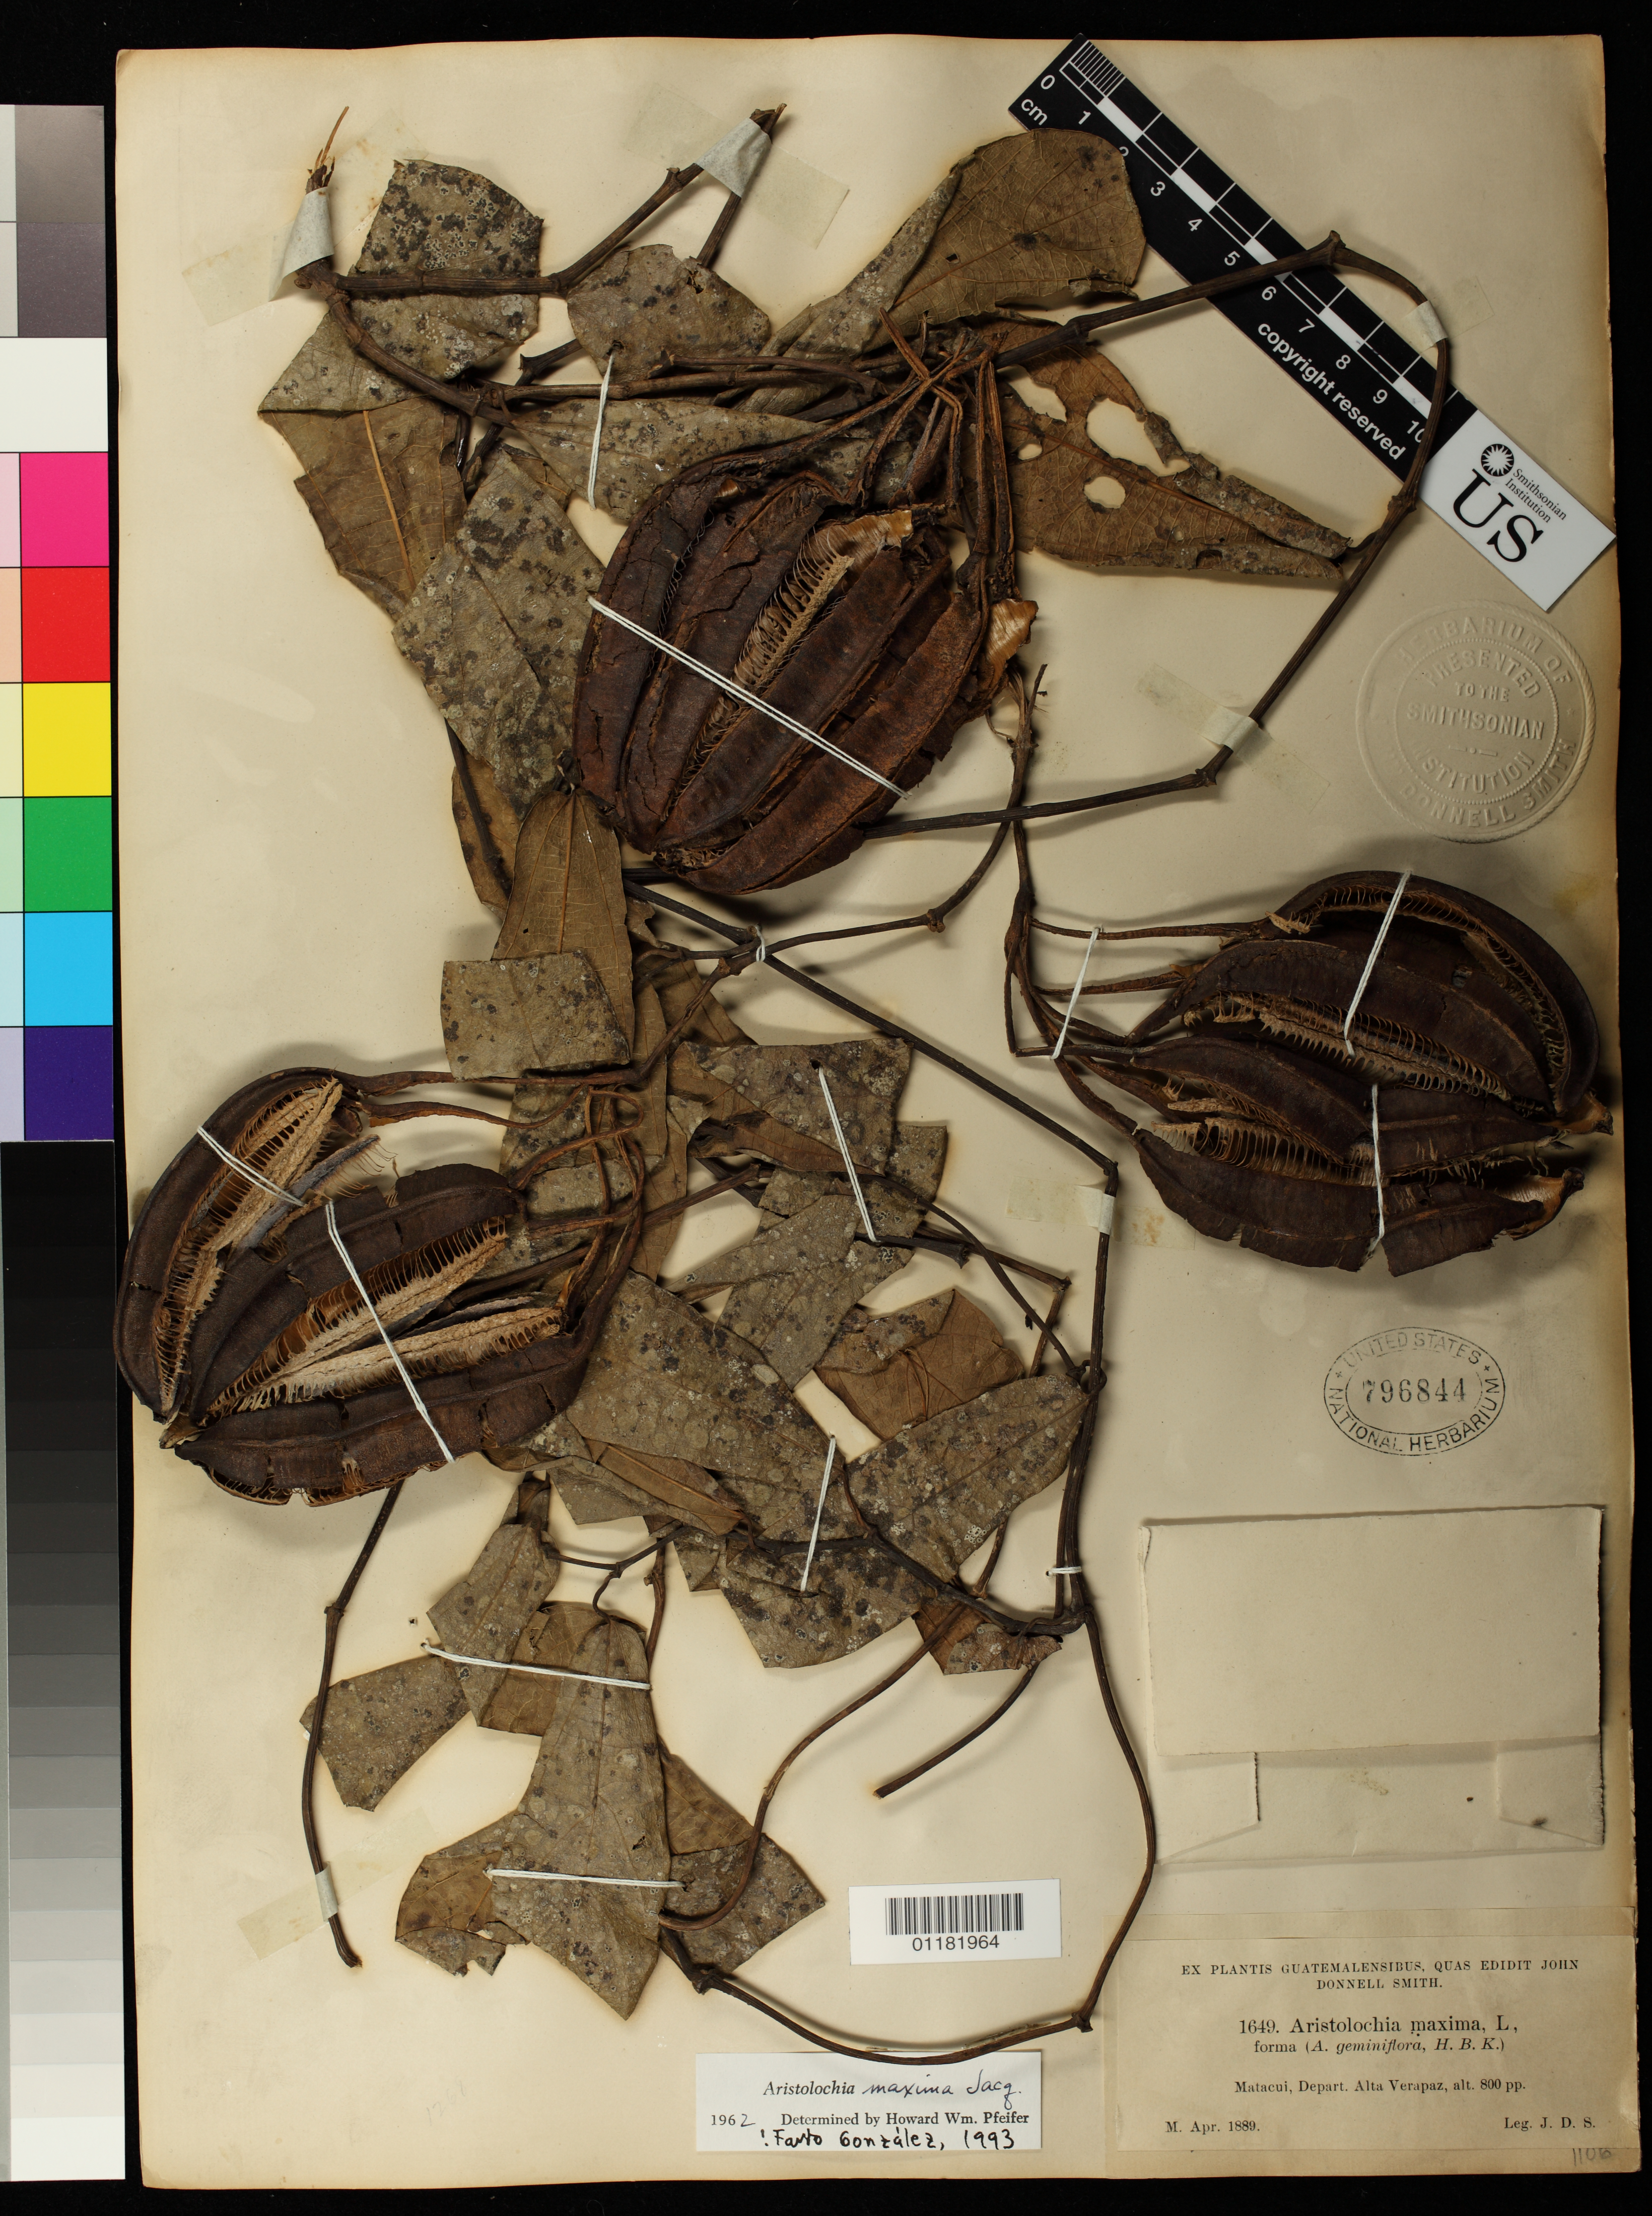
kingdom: Plantae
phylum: Tracheophyta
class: Magnoliopsida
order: Piperales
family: Aristolochiaceae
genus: Aristolochia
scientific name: Aristolochia maxima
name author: Jacq.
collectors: J. Donnell Smith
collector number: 1649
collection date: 1889-04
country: Guatemala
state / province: Alta Verapaz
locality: Matacui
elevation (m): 244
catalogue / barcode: US 796844